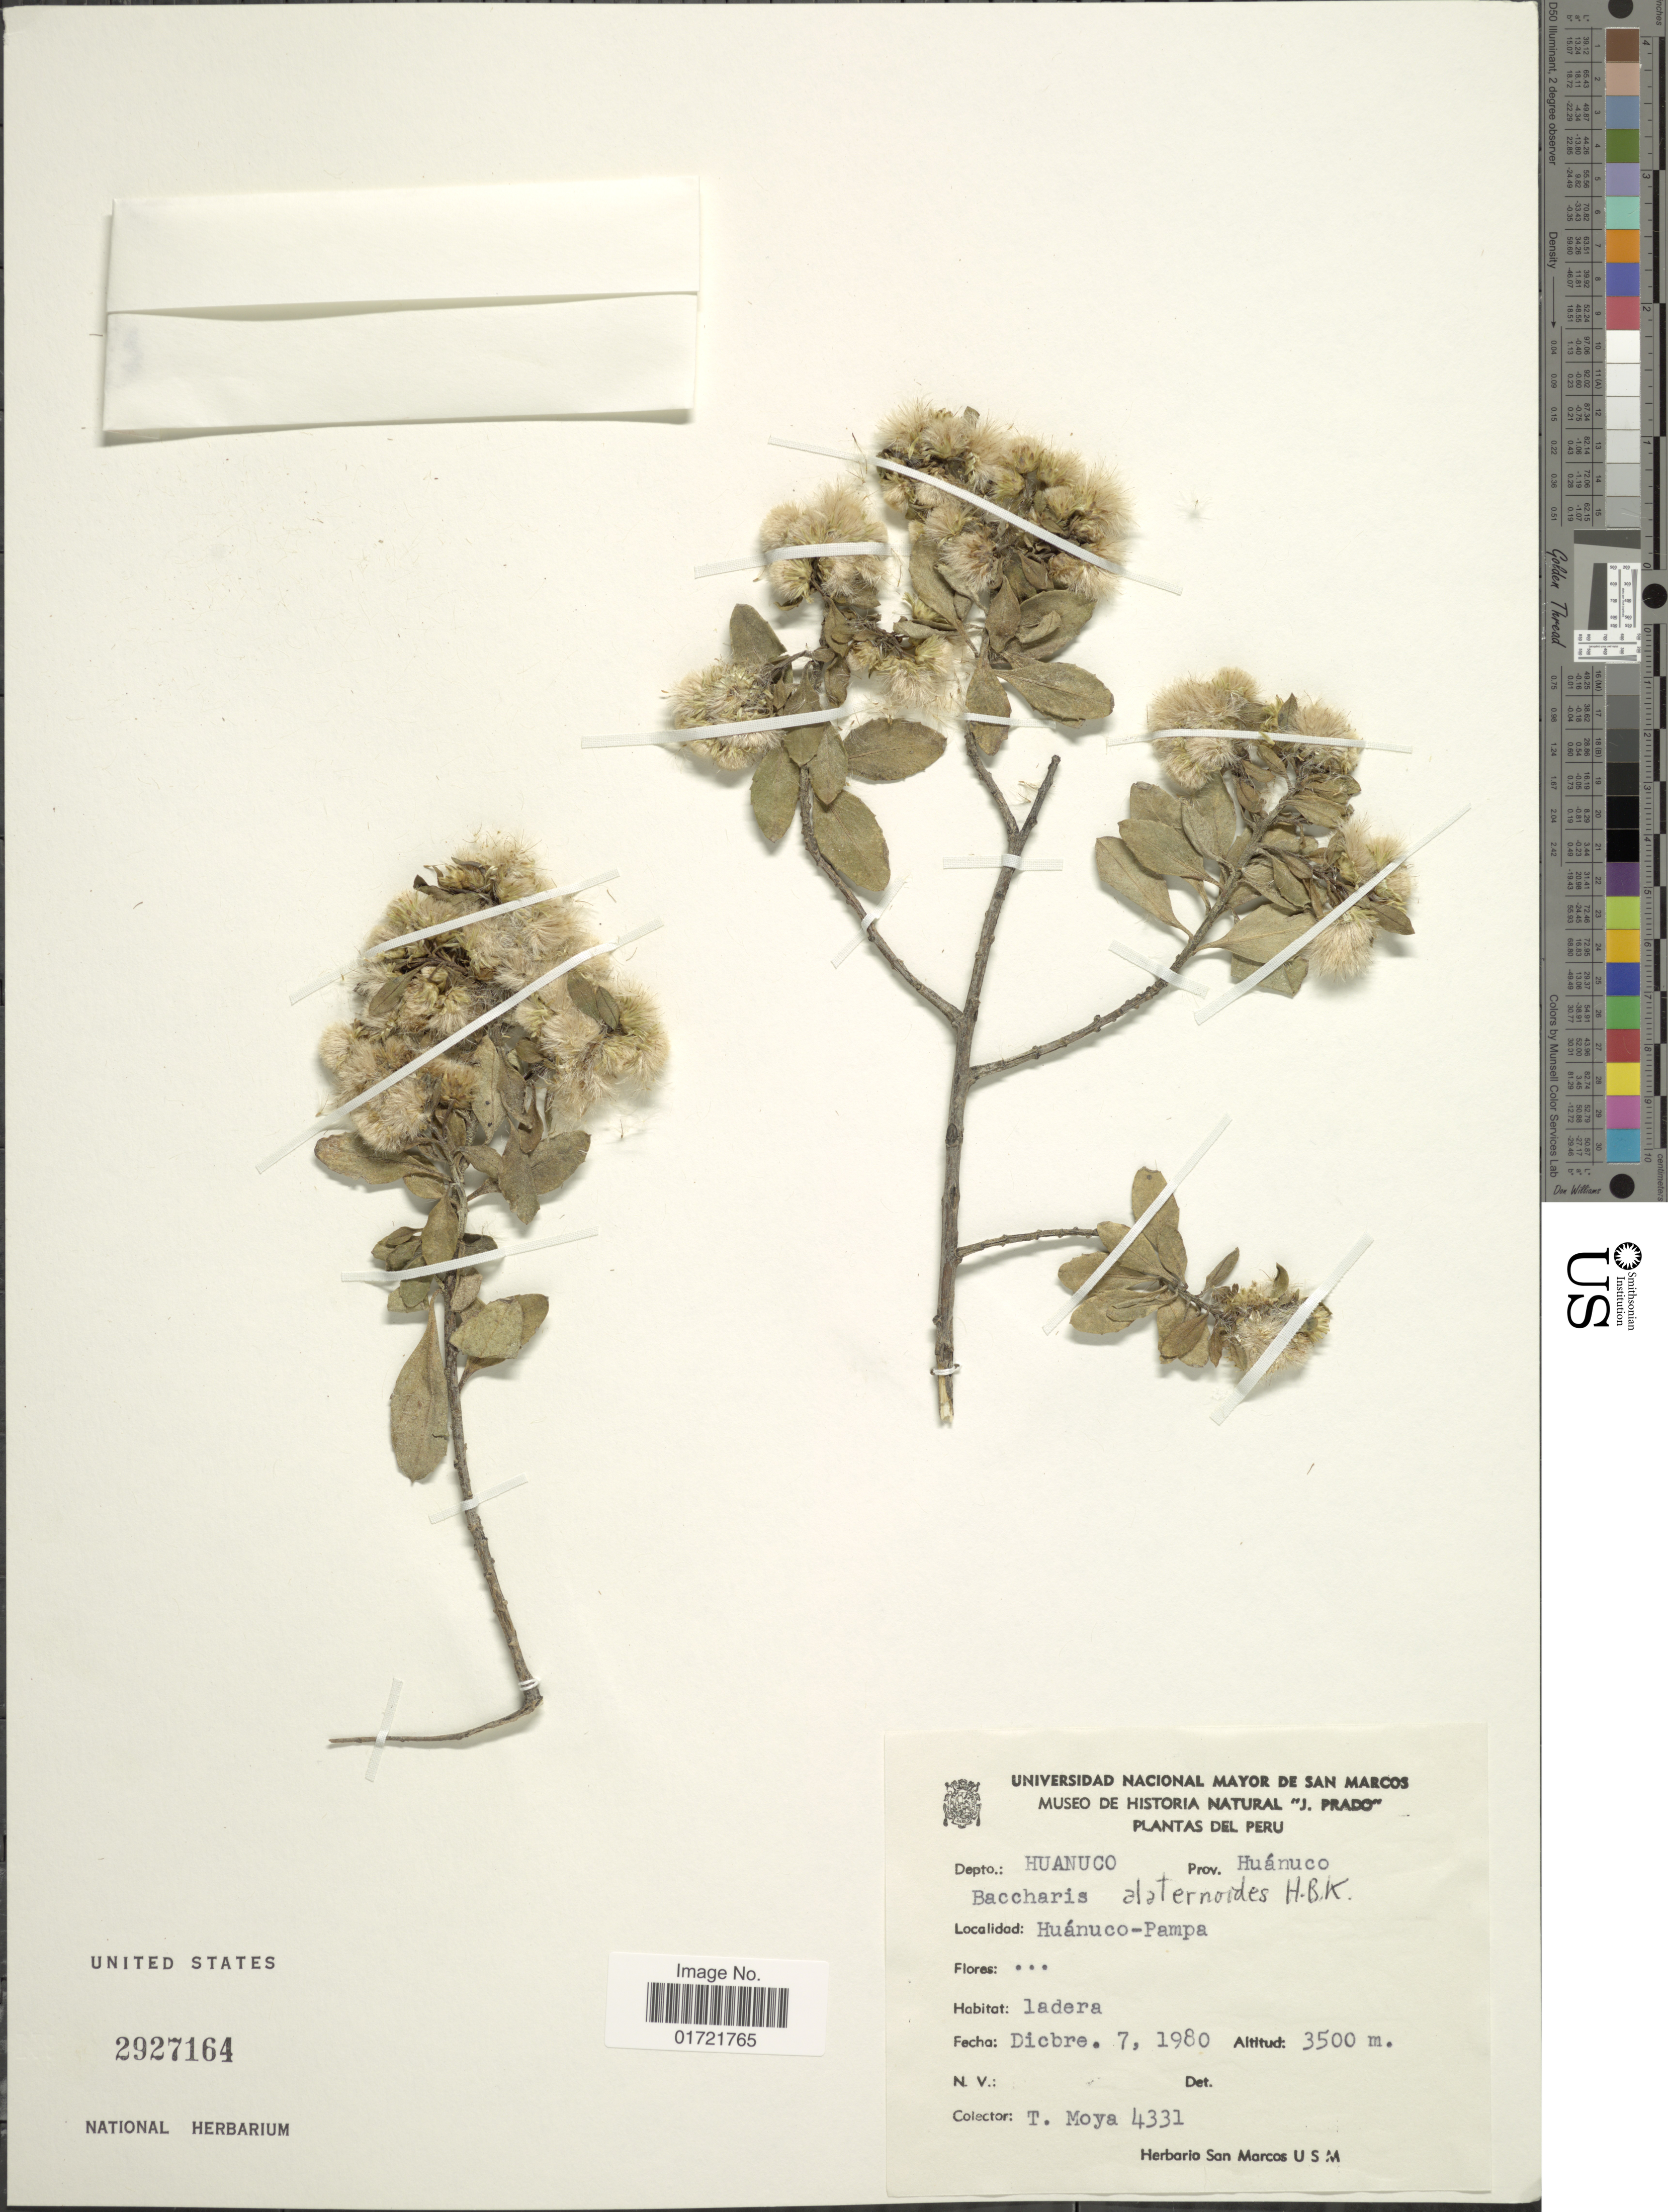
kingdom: Plantae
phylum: Tracheophyta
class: Magnoliopsida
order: Asterales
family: Asteraceae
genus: Baccharis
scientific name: Baccharis alaternoides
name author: Kunth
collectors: T. Moya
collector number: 4331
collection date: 1980-12-07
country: Peru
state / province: Huánuco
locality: Depto.: Huanuco, Prov.: Huanuco, Huanuco-Pampa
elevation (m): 3500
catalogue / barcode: US 2927164